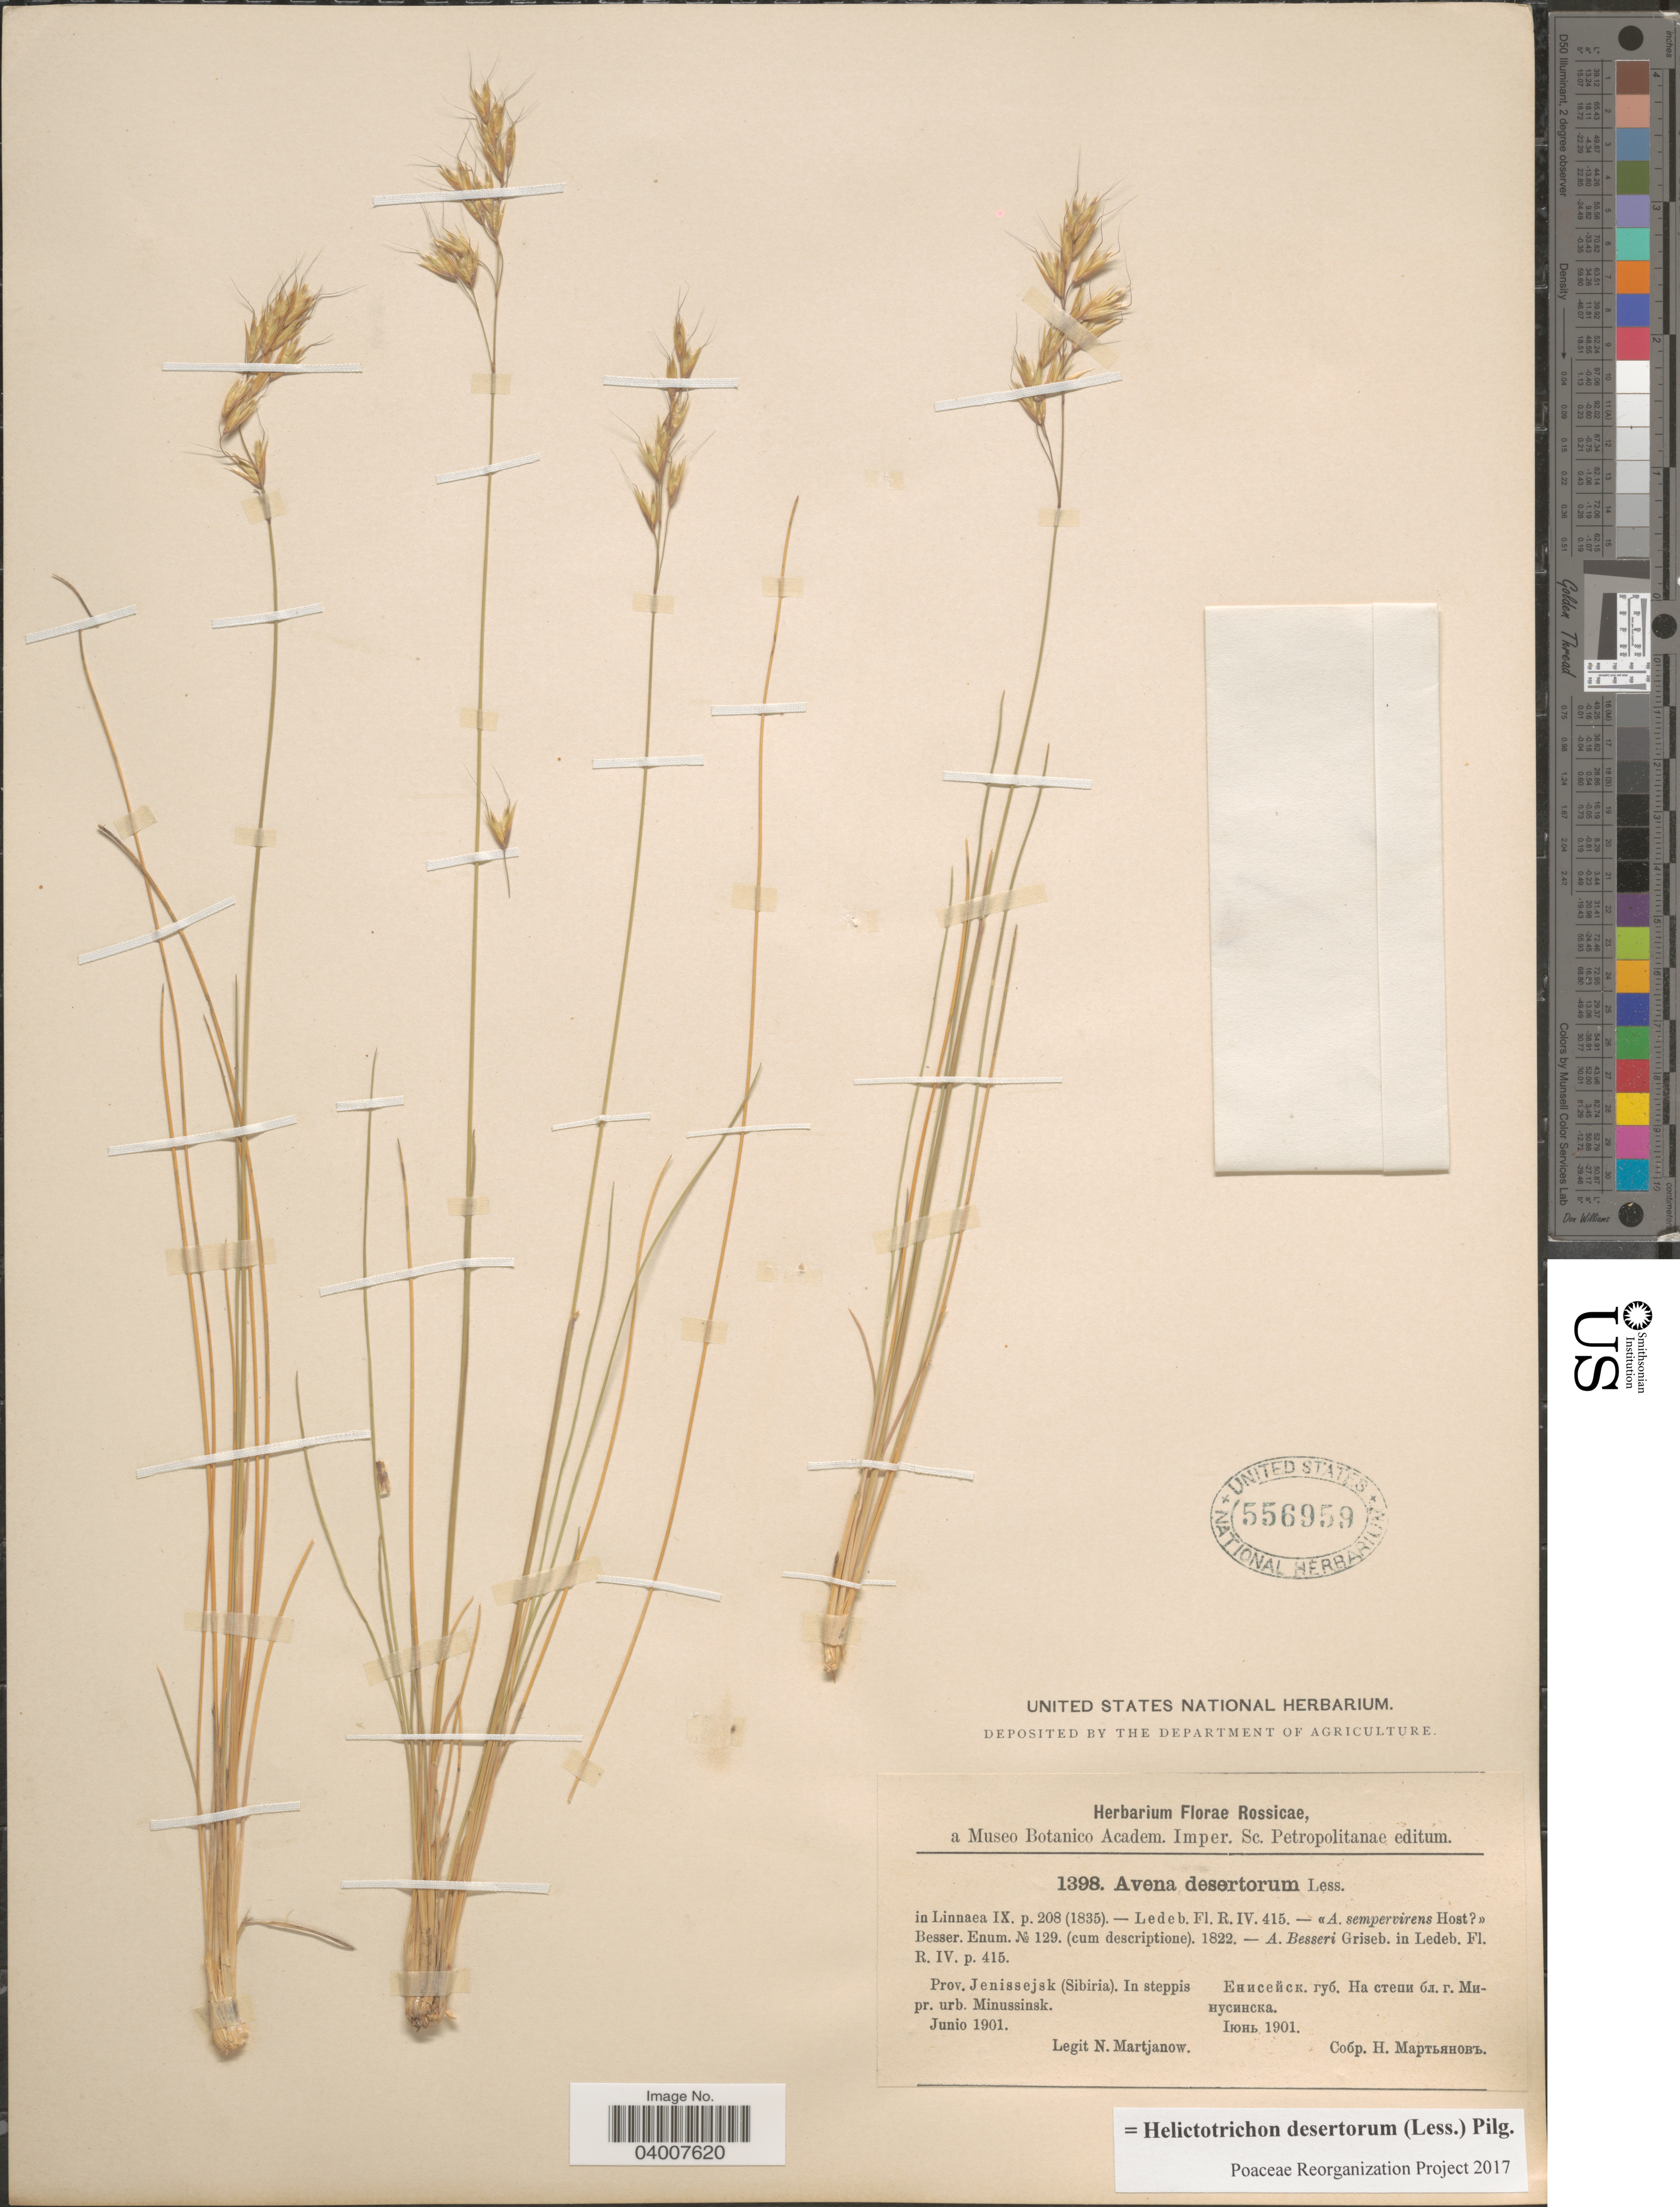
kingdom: Plantae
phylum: Tracheophyta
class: Liliopsida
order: Poales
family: Poaceae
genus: Helictotrichon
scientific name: Helictotrichon desertorum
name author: (Less.) Pilg.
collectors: N. Martjanov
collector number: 1398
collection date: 1901-06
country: Russian Federation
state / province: Krasnoyarsk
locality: Prov. Jenissejsk (Sibiria). In steppis pr. urb. Minussinsk.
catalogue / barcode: US 556959